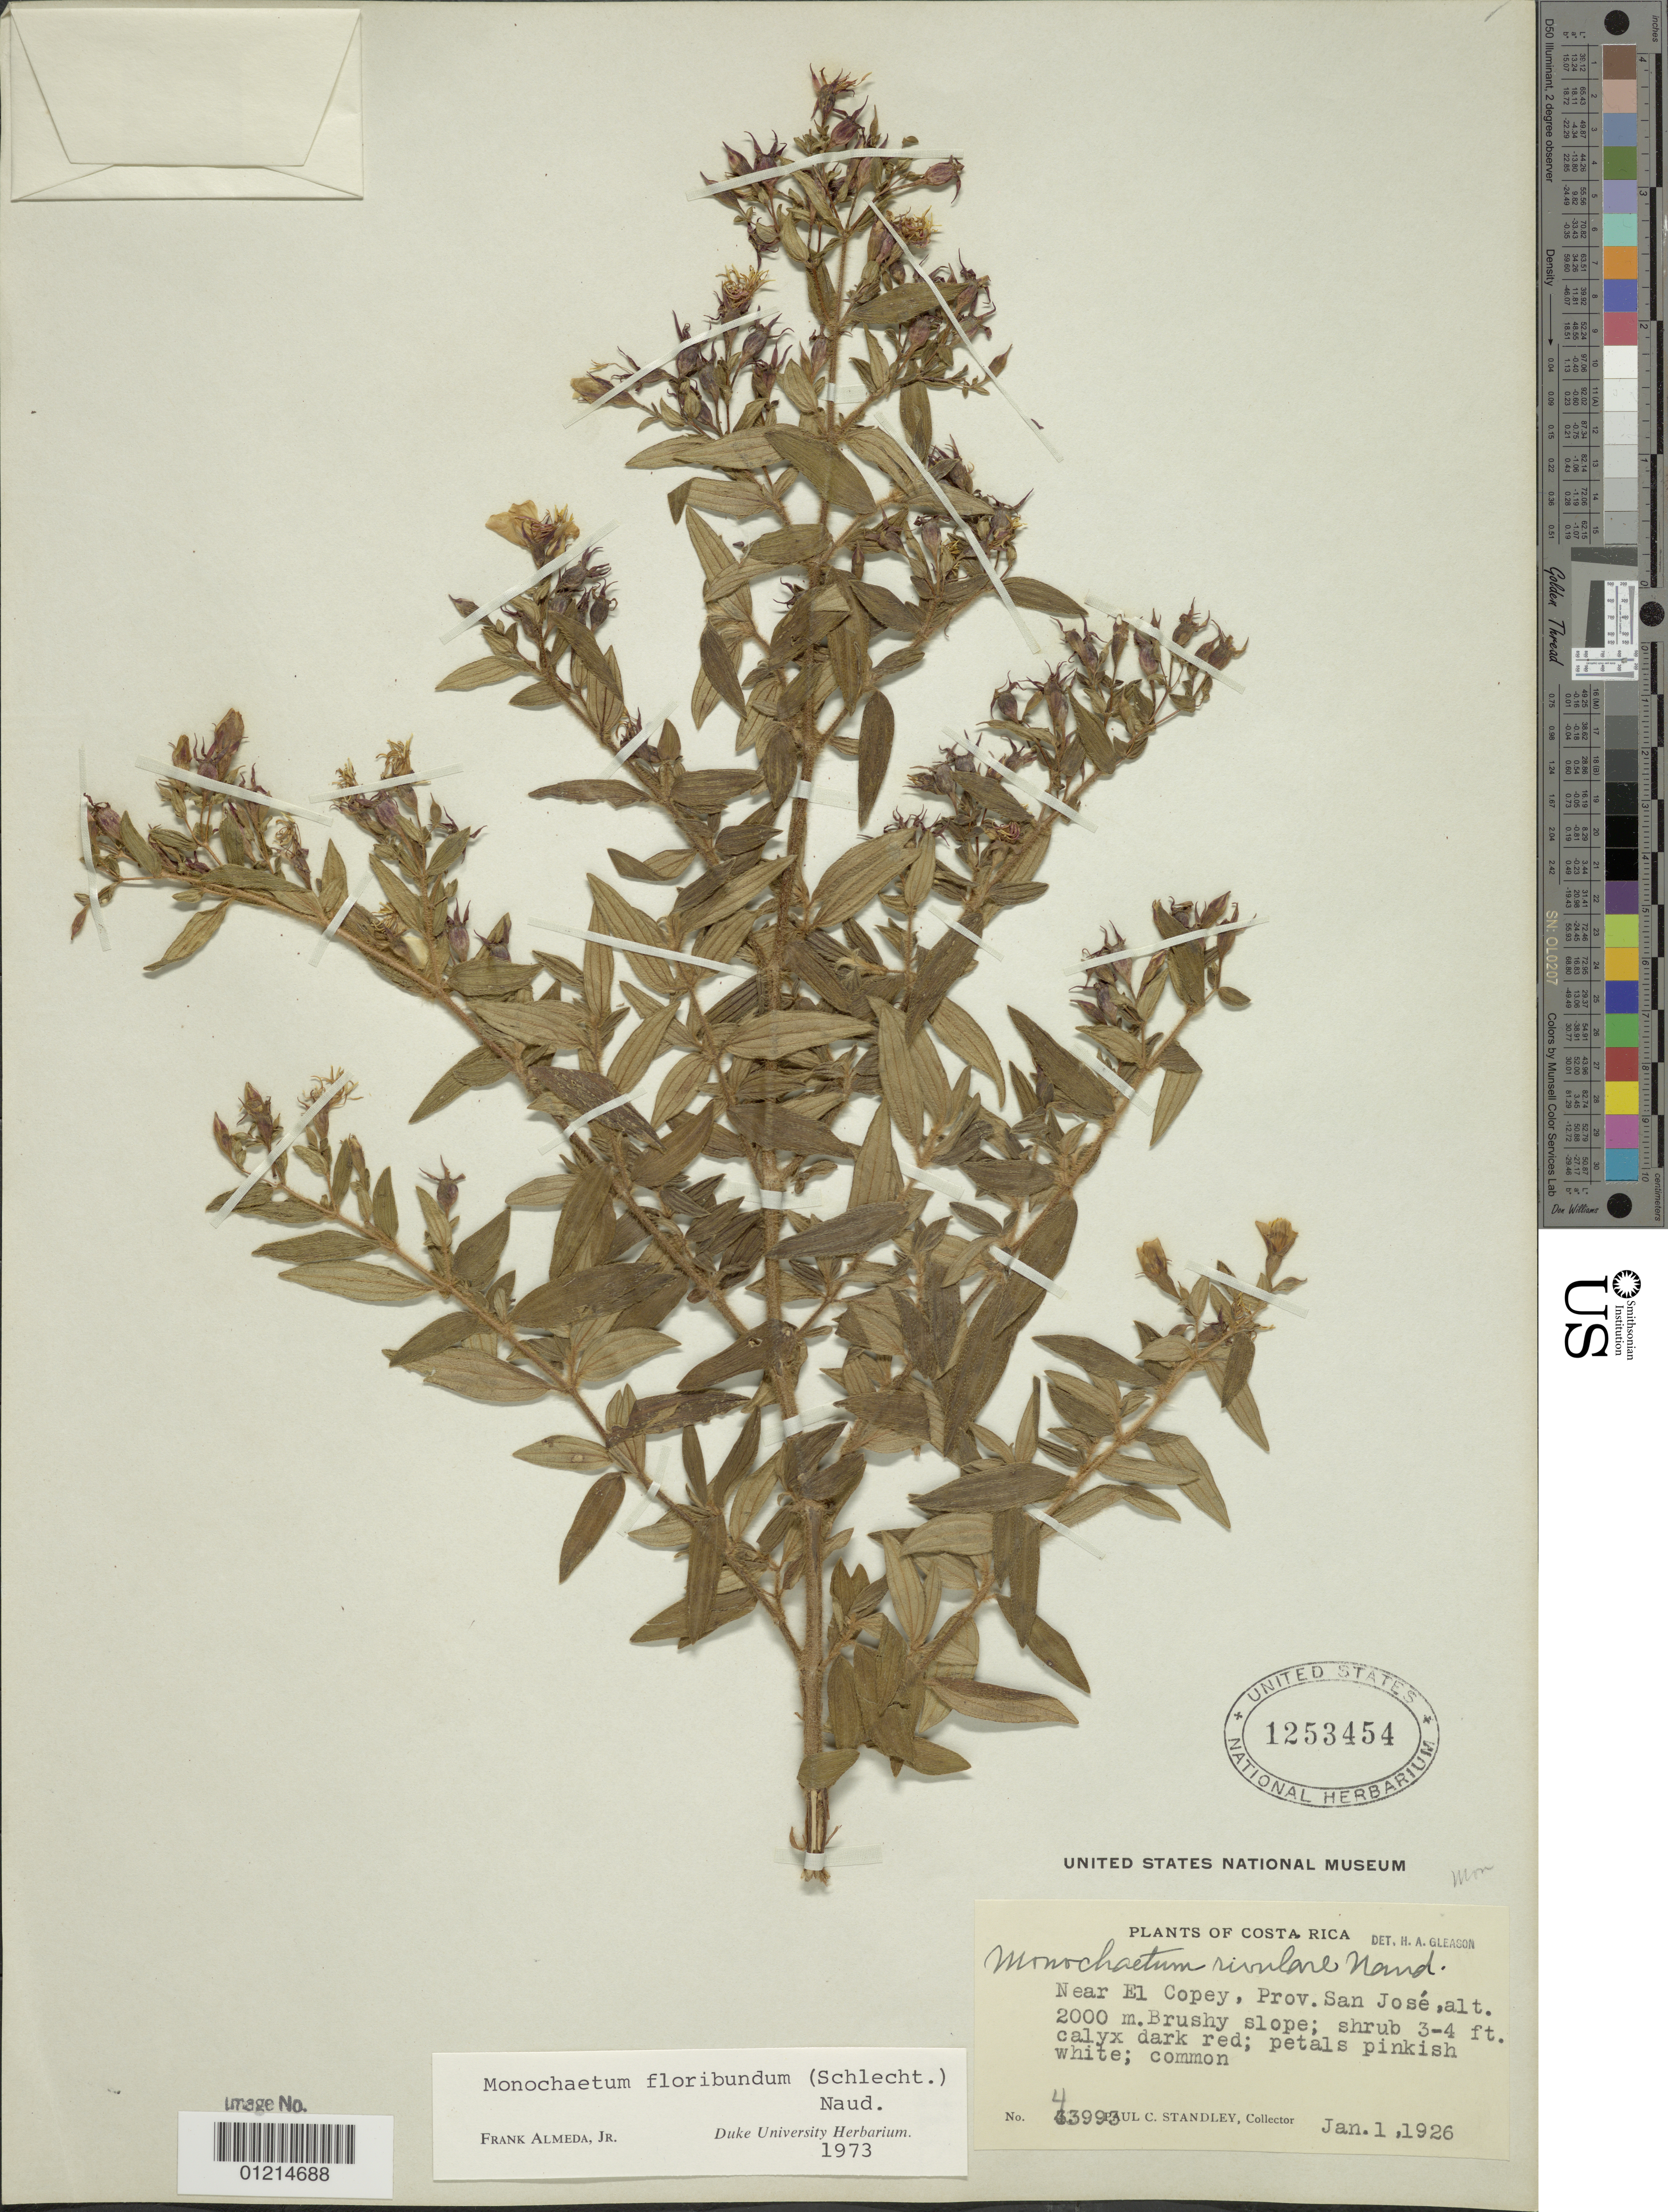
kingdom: Plantae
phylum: Tracheophyta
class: Magnoliopsida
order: Myrtales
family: Melastomataceae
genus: Monochaetum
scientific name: Monochaetum floribundum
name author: (Schltdl.) Naudin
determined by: Almeda, F.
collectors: P. C. Standley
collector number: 43993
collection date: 1926-01-01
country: Costa Rica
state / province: San José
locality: near El Copey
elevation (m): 2000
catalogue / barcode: US 1253454